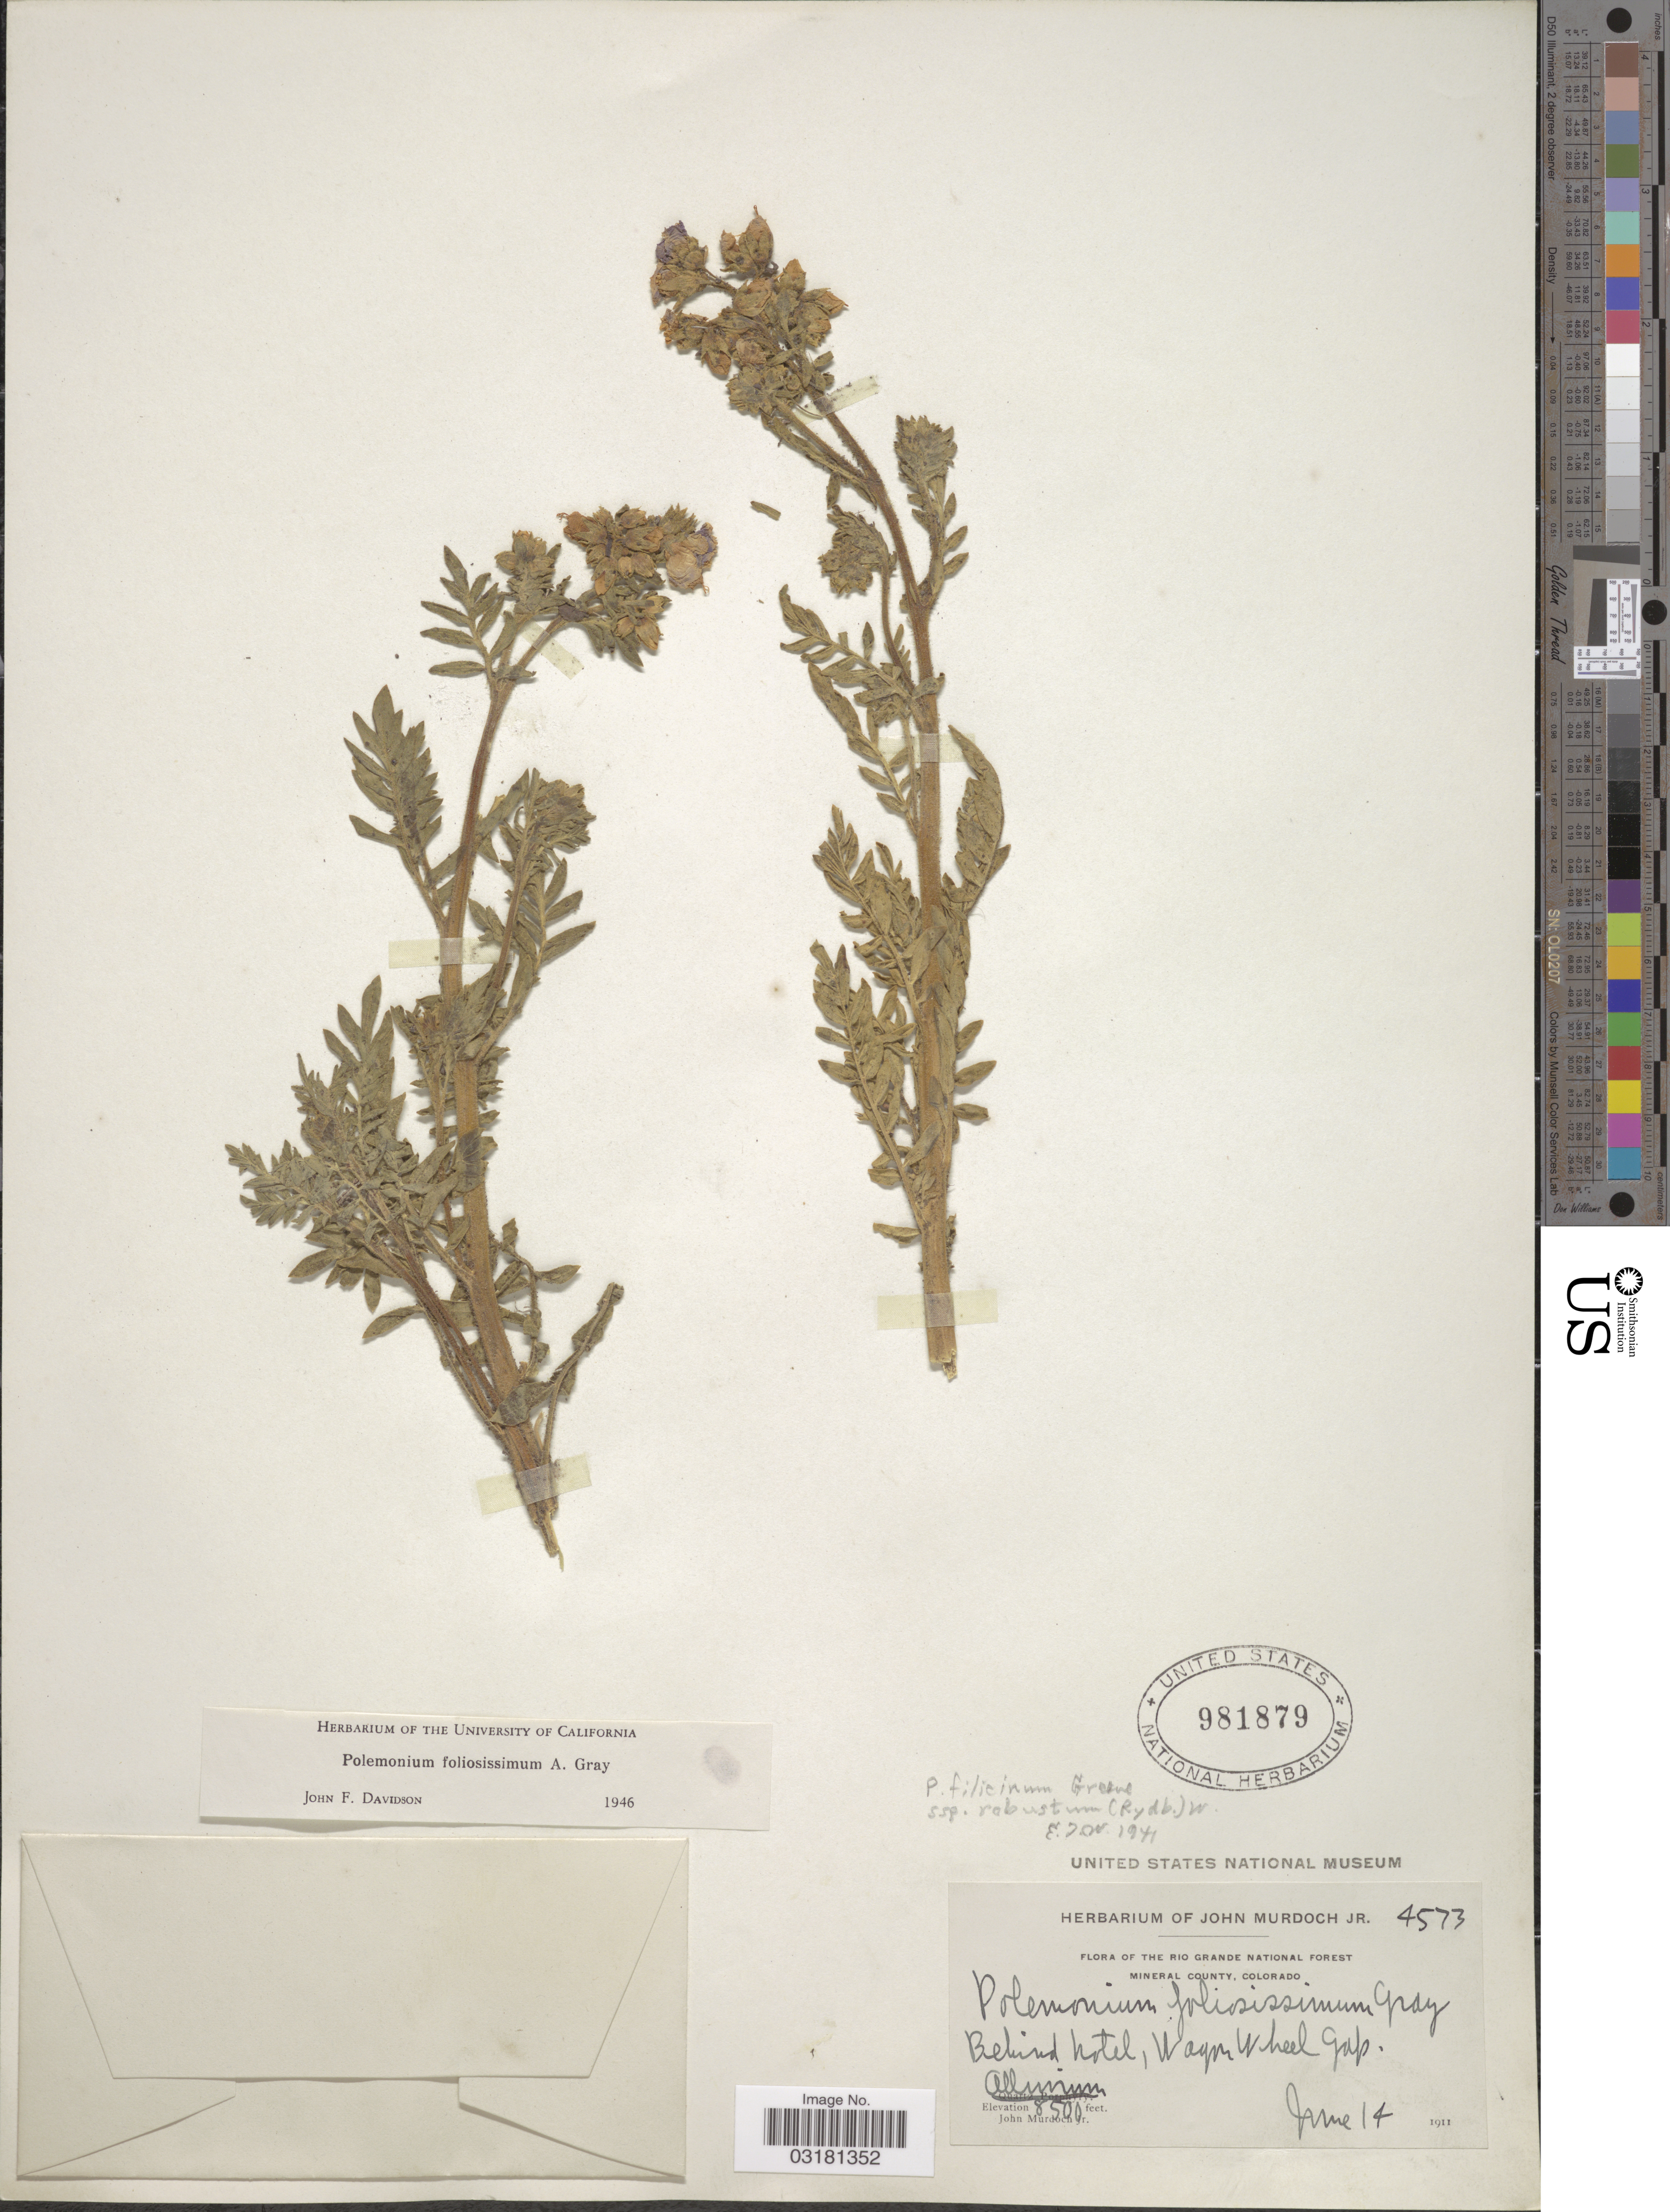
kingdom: Plantae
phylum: Tracheophyta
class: Magnoliopsida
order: Ericales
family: Polemoniaceae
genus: Polemonium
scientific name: Polemonium foliosissimum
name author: A. Gray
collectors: J. Murdoch Jr.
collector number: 4573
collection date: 1911-06-14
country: United States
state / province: Colorado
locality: The Rio Grande National Forest. Mineral County. Behind hotel, Wagon Wheel Gap.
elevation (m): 2591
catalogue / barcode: US 981879